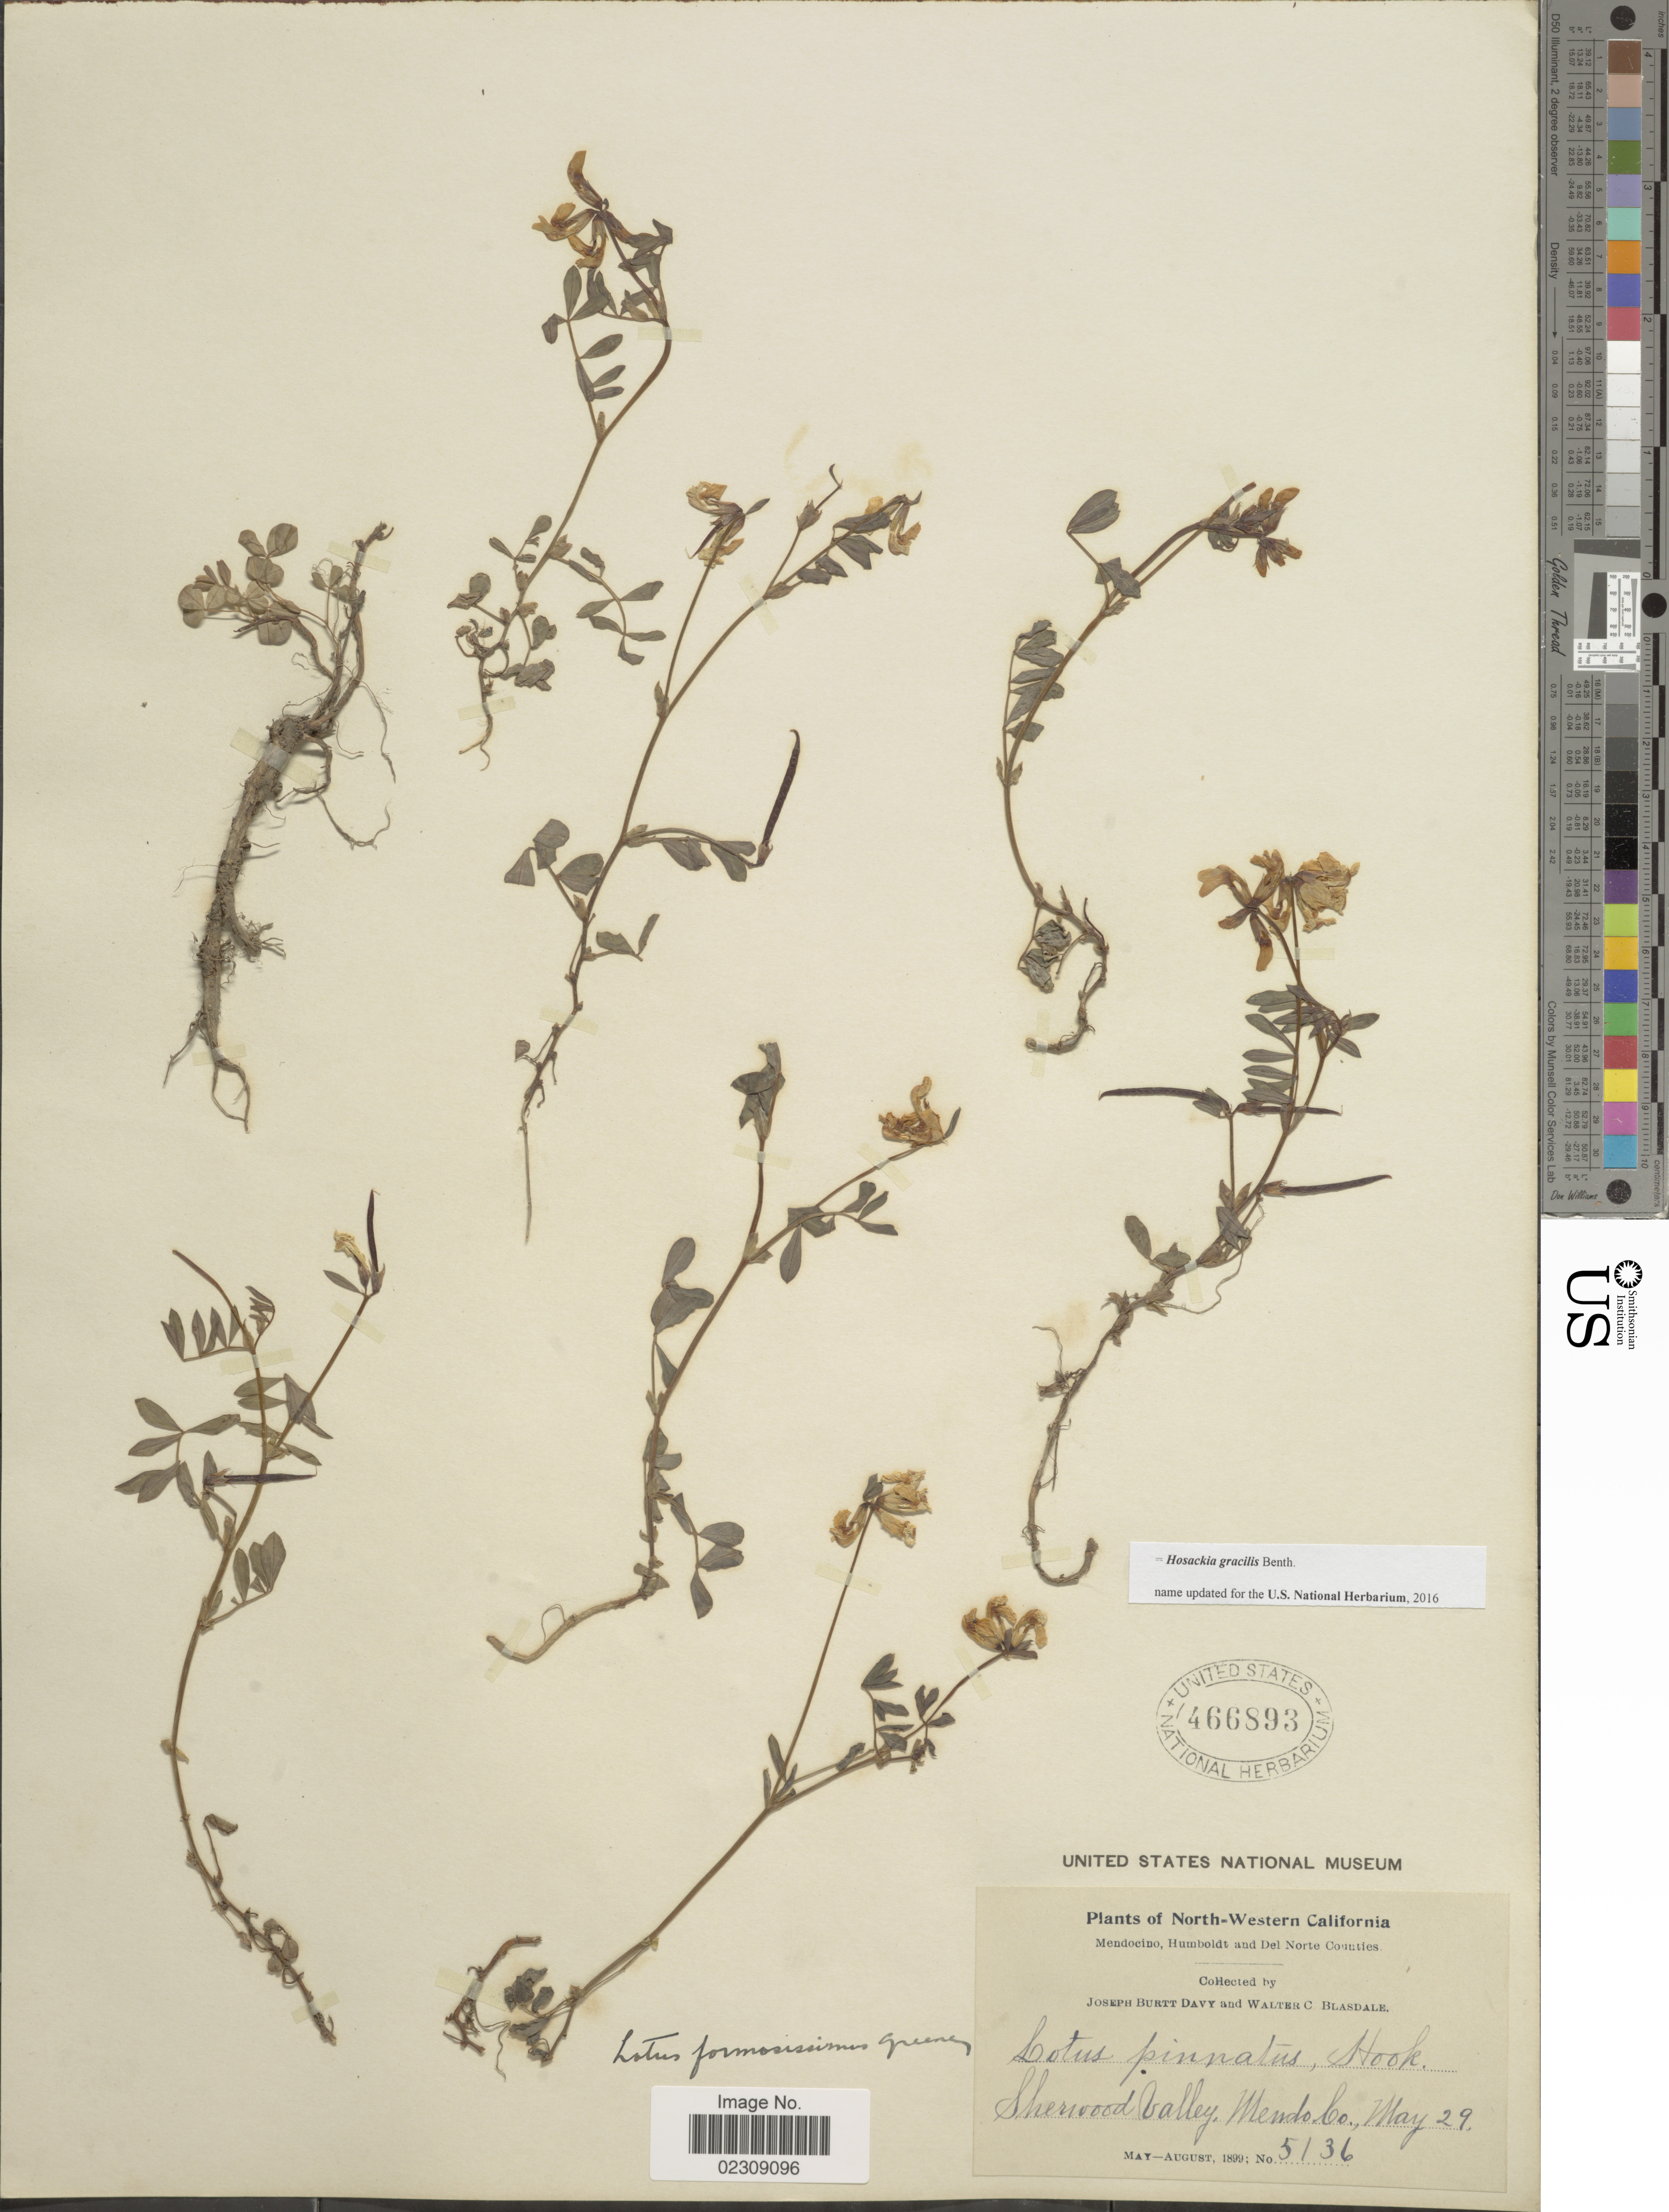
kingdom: Plantae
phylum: Tracheophyta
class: Magnoliopsida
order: Fabales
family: Fabaceae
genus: Hosackia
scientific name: Hosackia gracilis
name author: Benth.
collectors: J. Burtt Davy & W. Blasdale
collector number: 5136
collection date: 1899-05-29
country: United States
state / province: California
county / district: Mendocino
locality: North-Western California. Mendocino, Humboldt and Del Norte Counties. Sherwood Valley, Mendo Co.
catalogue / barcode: US 466893